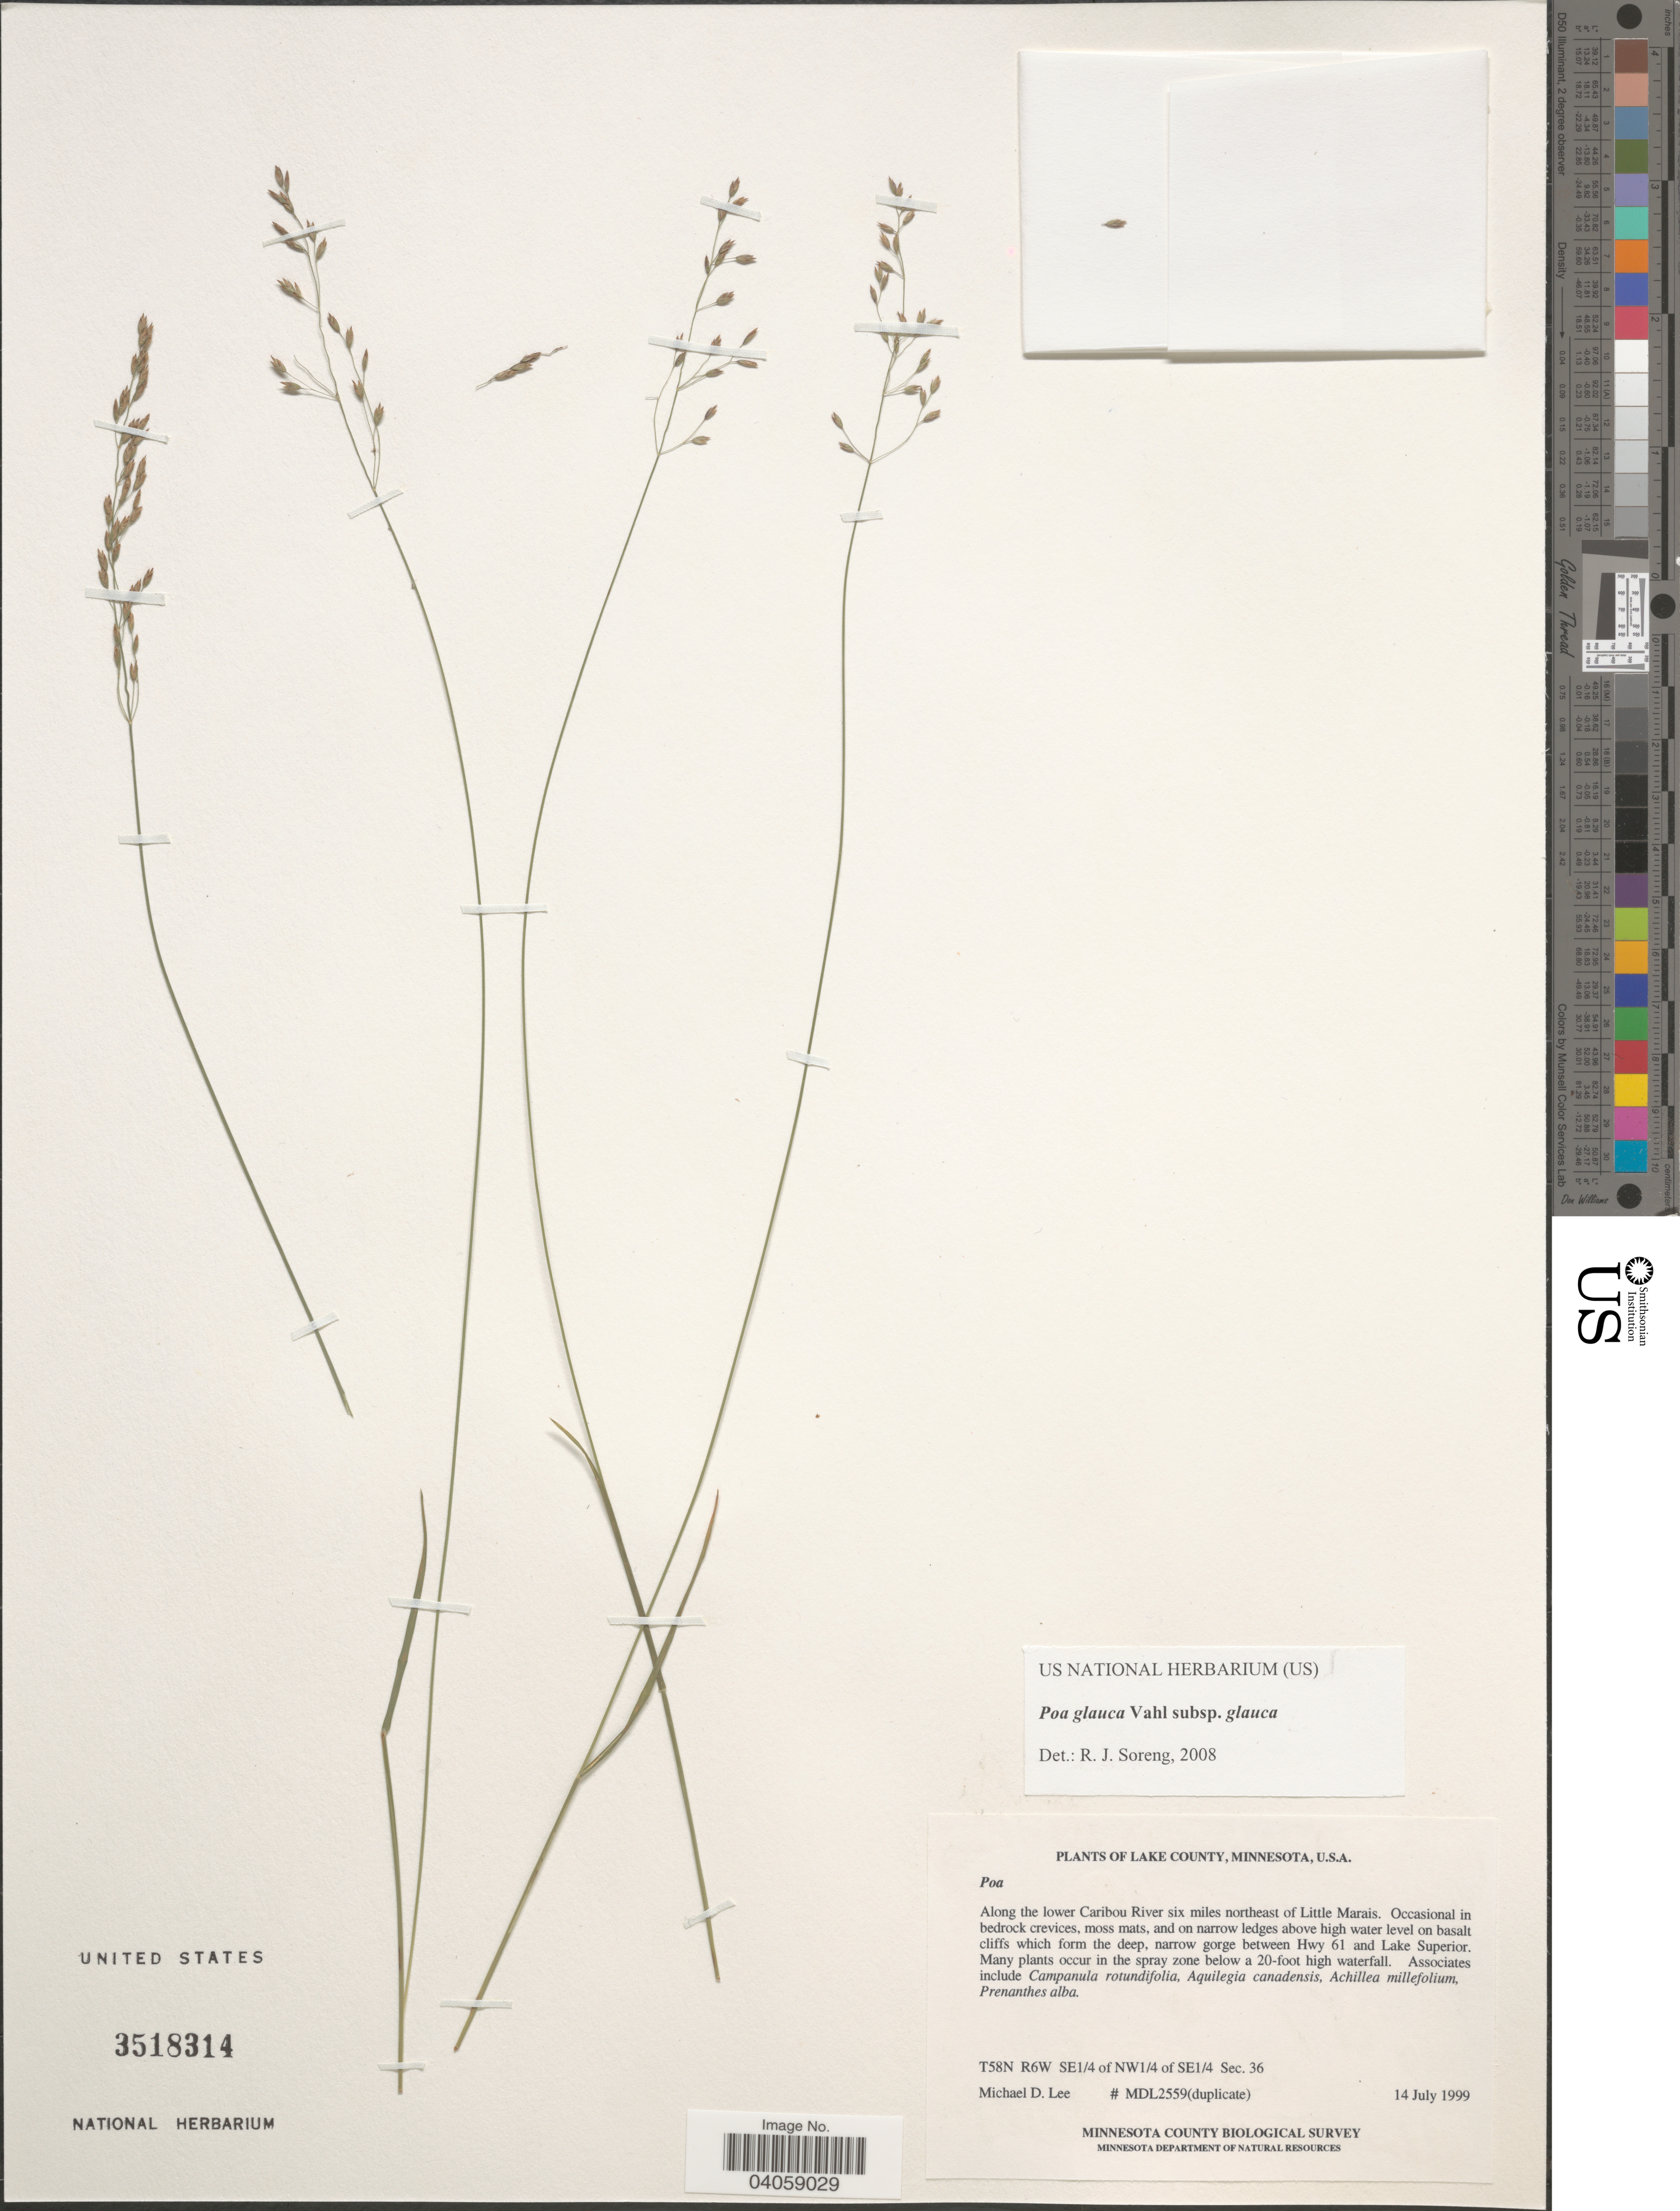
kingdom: Plantae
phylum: Tracheophyta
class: Liliopsida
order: Poales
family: Poaceae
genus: Poa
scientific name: Poa glauca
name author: Vahl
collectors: M. Lee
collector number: MDL2559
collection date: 1999-07-14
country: United States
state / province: Minnesota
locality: Lake County. Along the lower Caribou River six miles northeast of Little Marais. In bedrock crevices, moss mats, and on narrow ledges above high water level on basalt cliffs which form the deep, narrow gorge between Hwy 61 and Lake Superior. T58N R6W SE¼ of NW¼ of SE¼ Sec.36.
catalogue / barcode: US 3518314